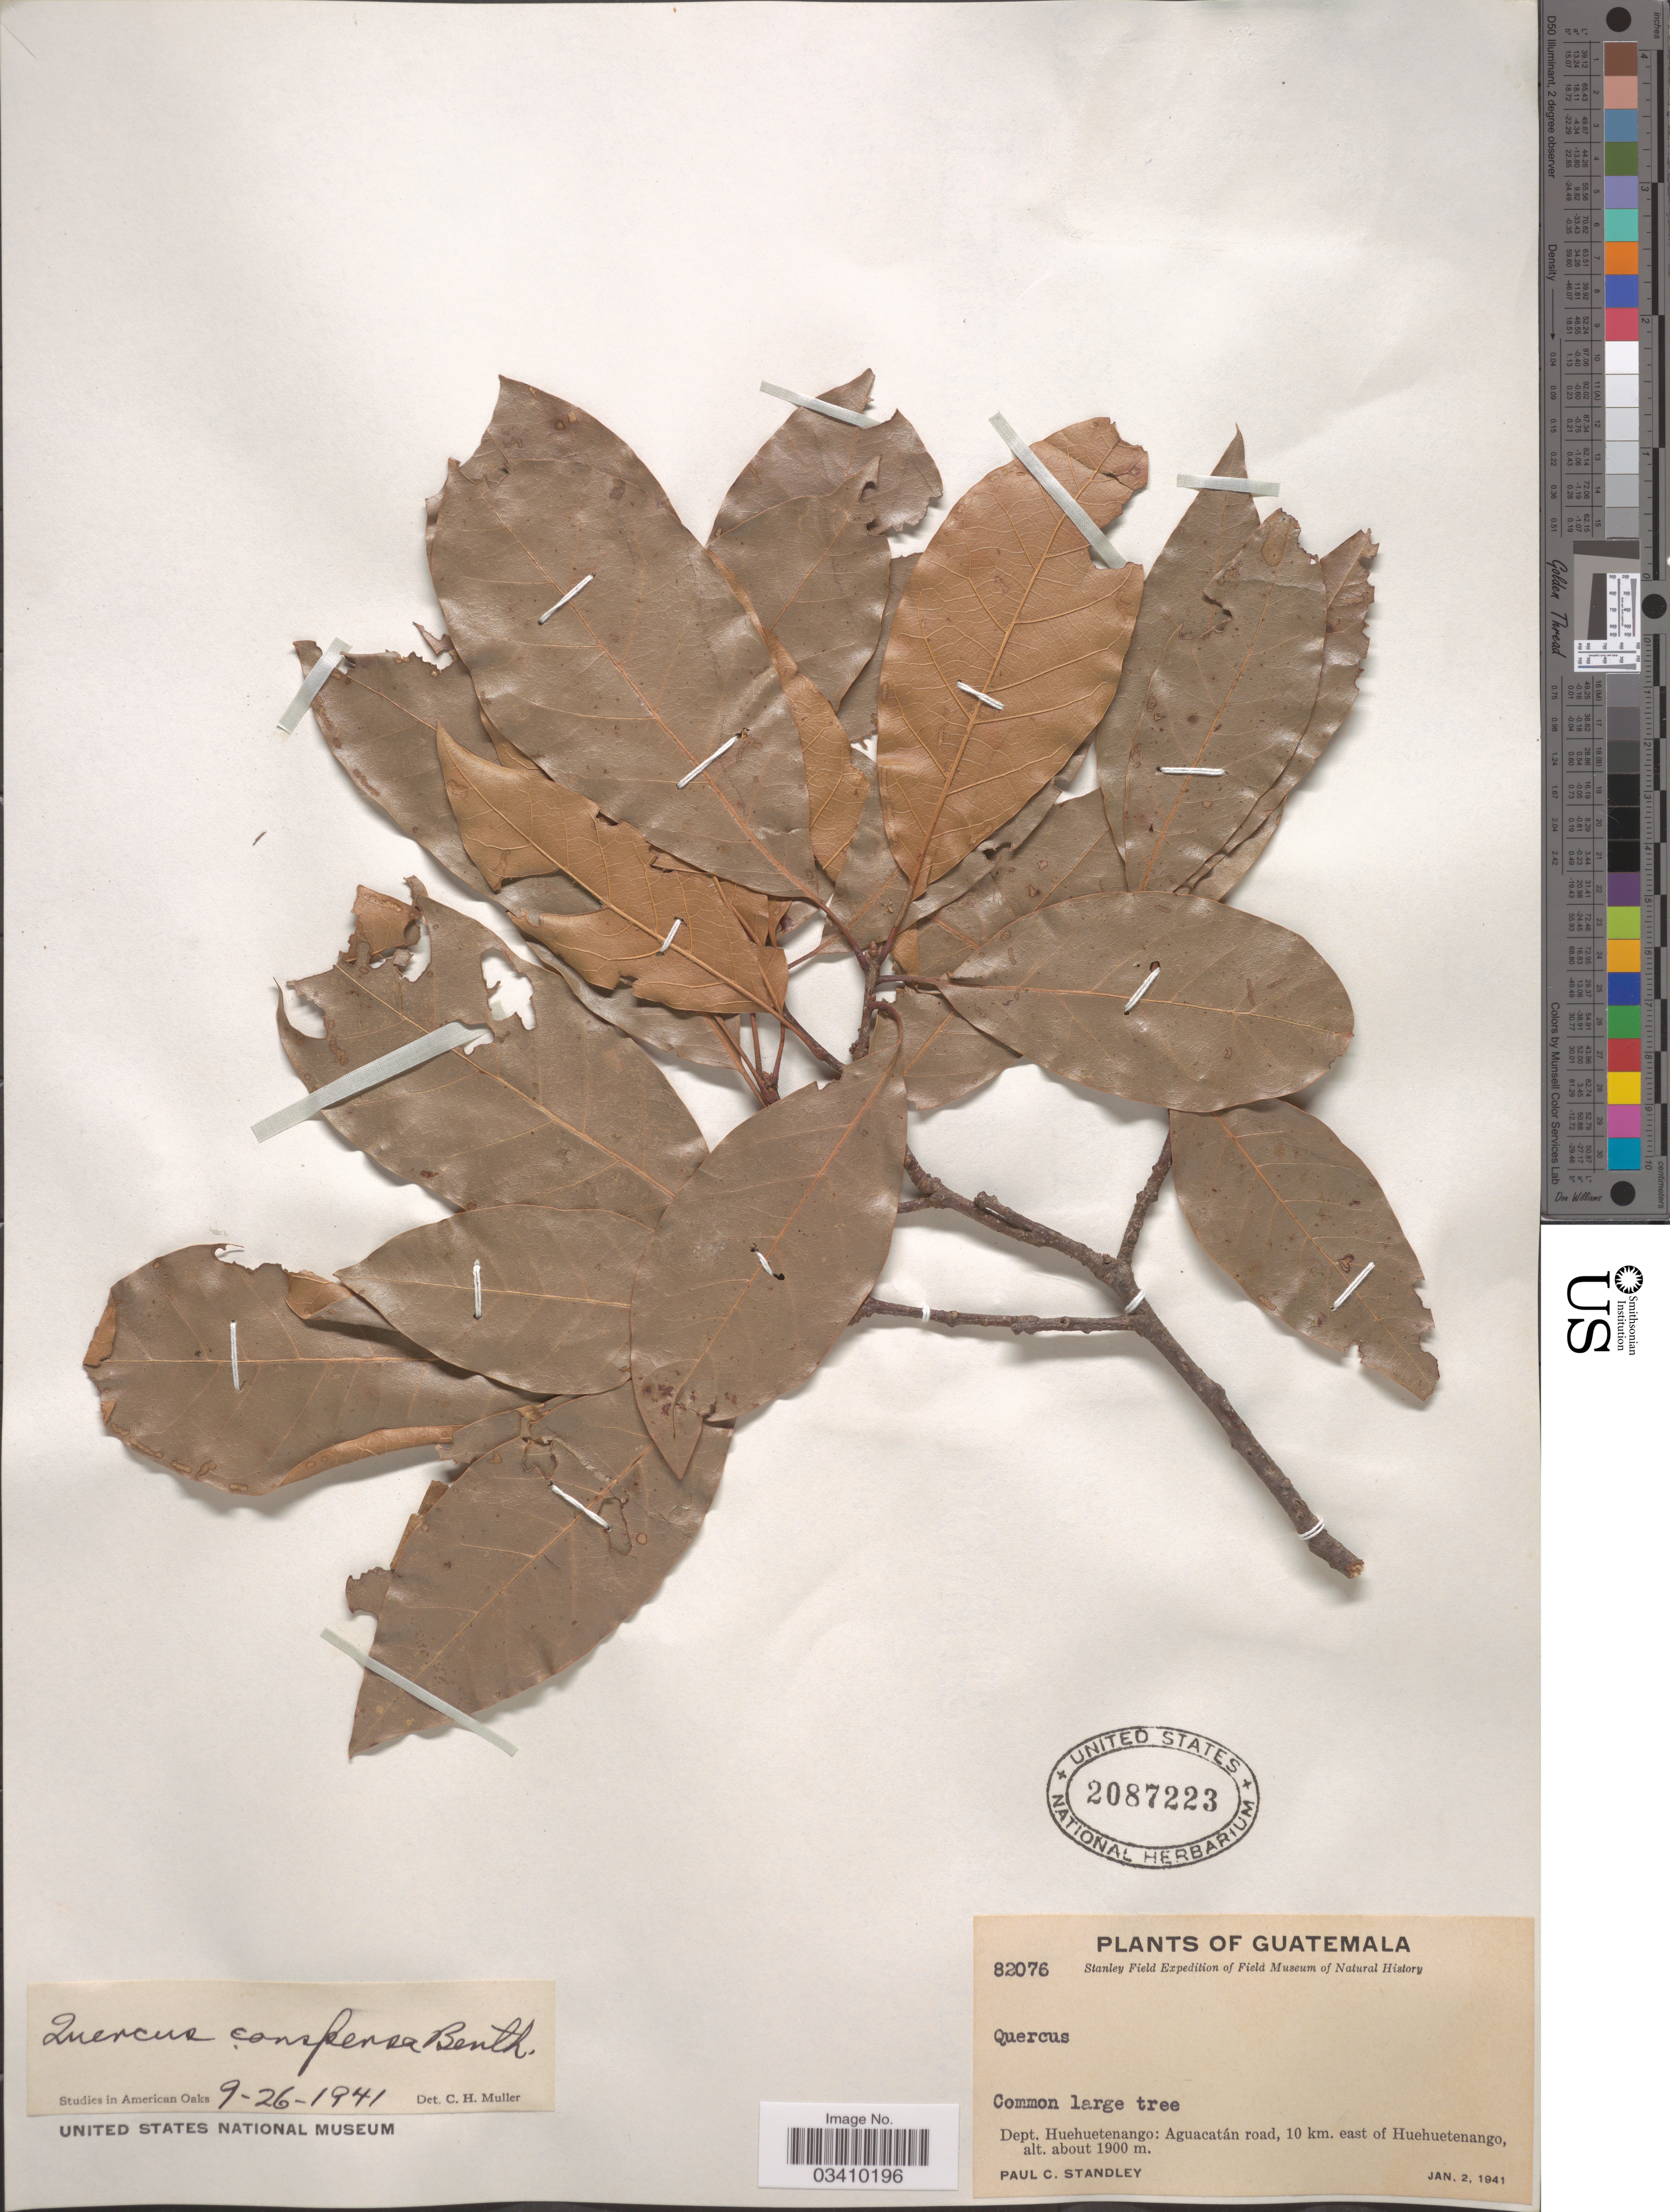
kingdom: Plantae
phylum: Tracheophyta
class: Magnoliopsida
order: Fagales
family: Fagaceae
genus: Quercus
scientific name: Quercus conspersa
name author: Benth.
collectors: P. C. Standley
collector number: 82076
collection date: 1941-01-02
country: Guatemala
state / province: Huehuetenango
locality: Dept. Huehuetenango: Aguacatán road, 10 km. east of Huehuetenango.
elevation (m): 1900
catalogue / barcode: US 2087223